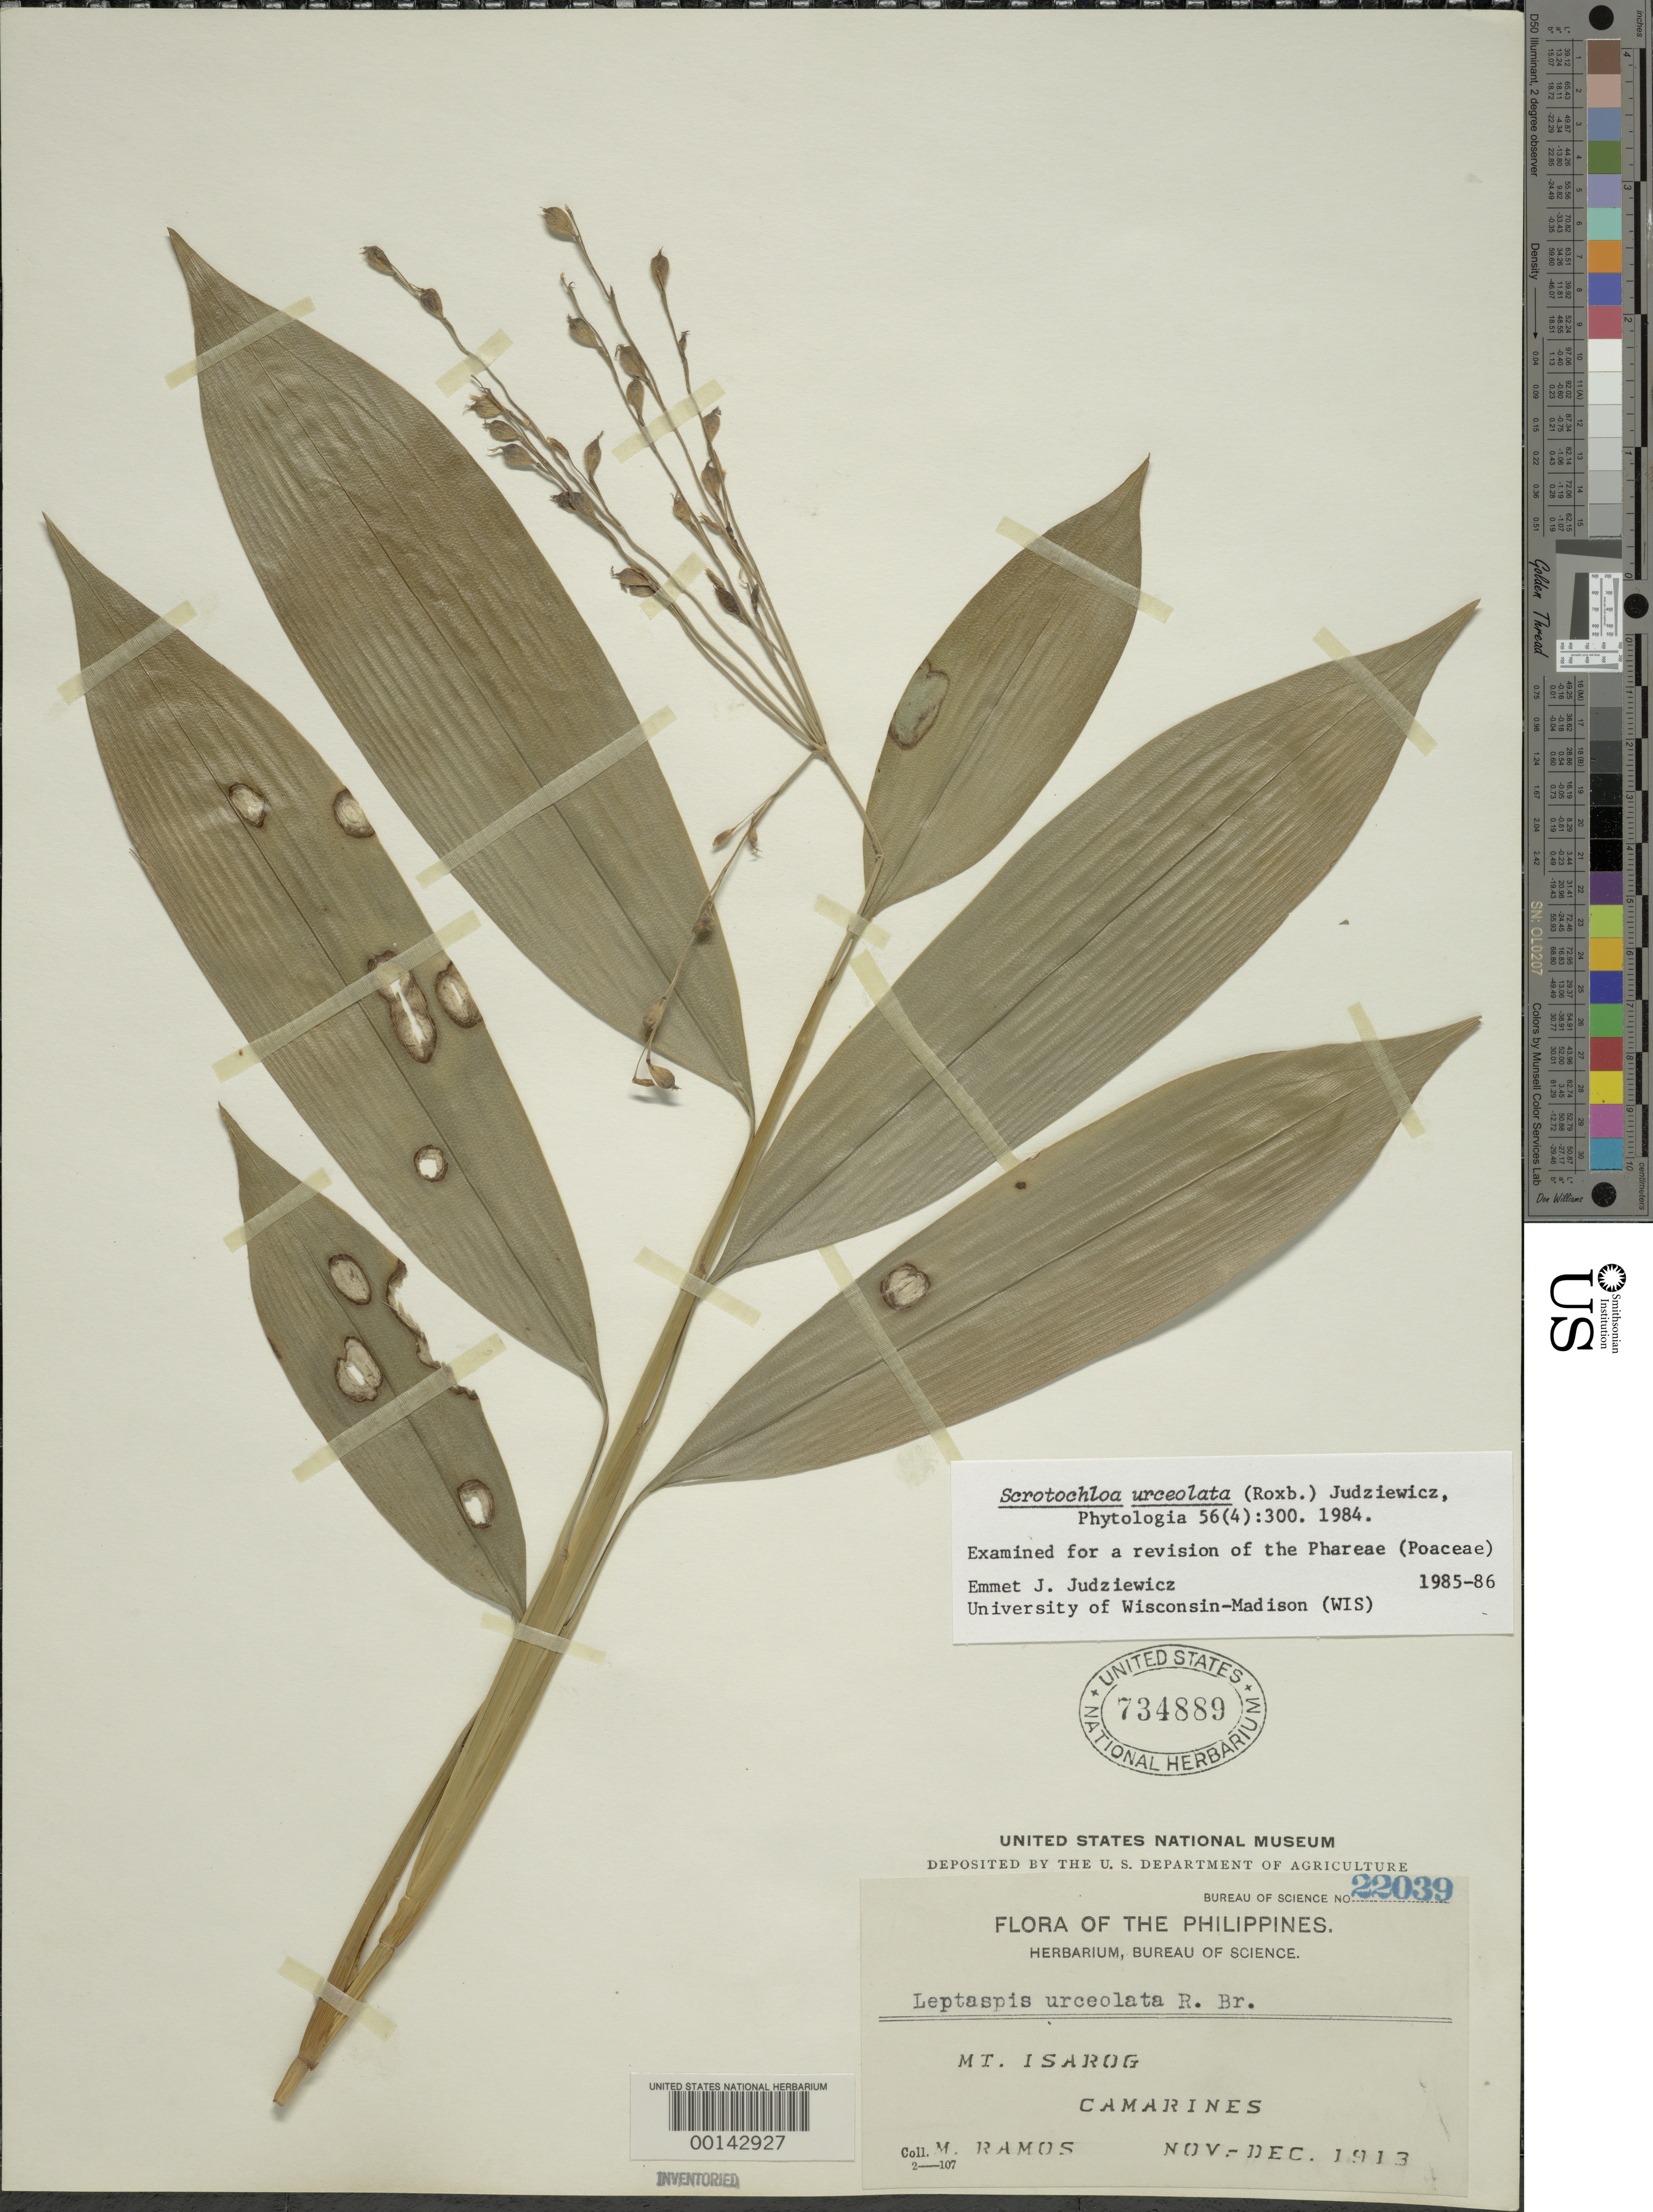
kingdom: Plantae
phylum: Tracheophyta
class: Liliopsida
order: Poales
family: Poaceae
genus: Scrotochloa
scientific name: Scrotochloa urceolata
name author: (Roxb.) Judz.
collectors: M. Ramos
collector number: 22039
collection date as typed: Nov 1913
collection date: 1913-11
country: Philippines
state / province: Bicol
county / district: Camarines Sur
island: Luzon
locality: Mt. isarog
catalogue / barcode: US 734889